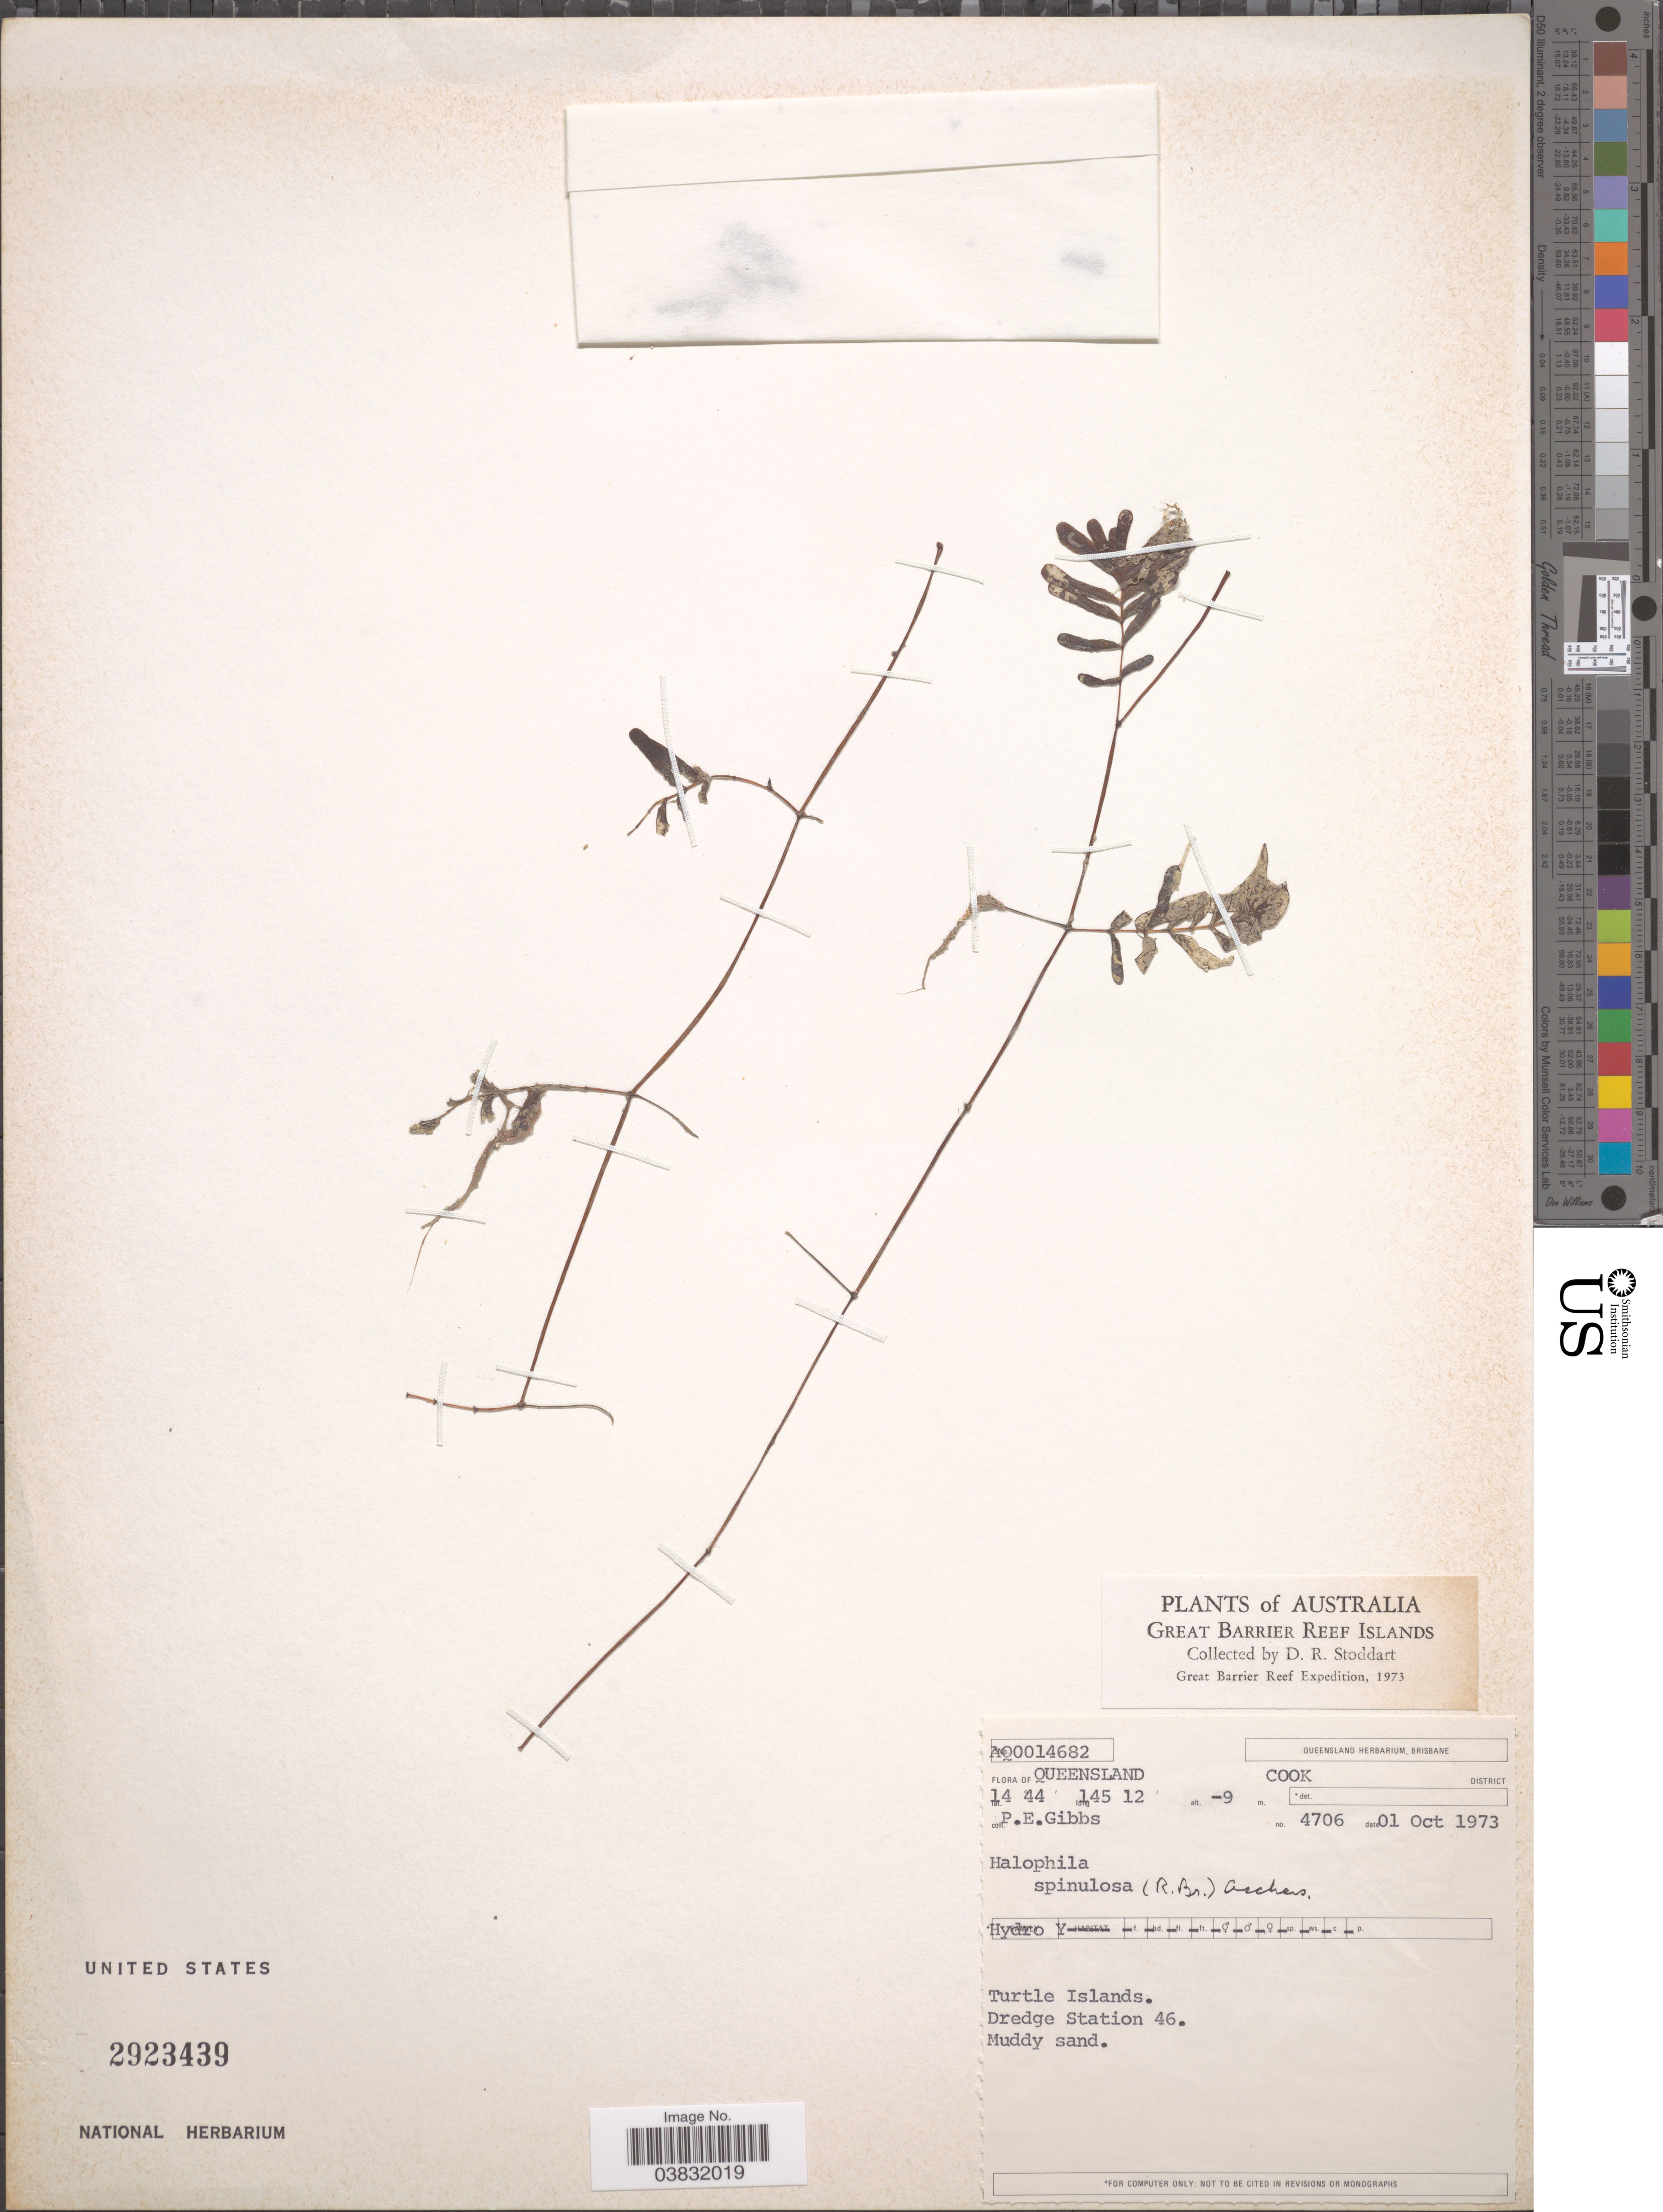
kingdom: Plantae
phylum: Tracheophyta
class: Liliopsida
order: Alismatales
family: Hydrocharitaceae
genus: Halophila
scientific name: Halophila spinulosa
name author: (R. Br.) Asch.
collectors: P. E. Gibbs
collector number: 4706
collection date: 1973-10-01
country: Australia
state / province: Queensland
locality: Great Barrier Reef Islands. Cook District. Turtle Islands. Dredge Station 46.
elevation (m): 9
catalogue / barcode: US 2923439